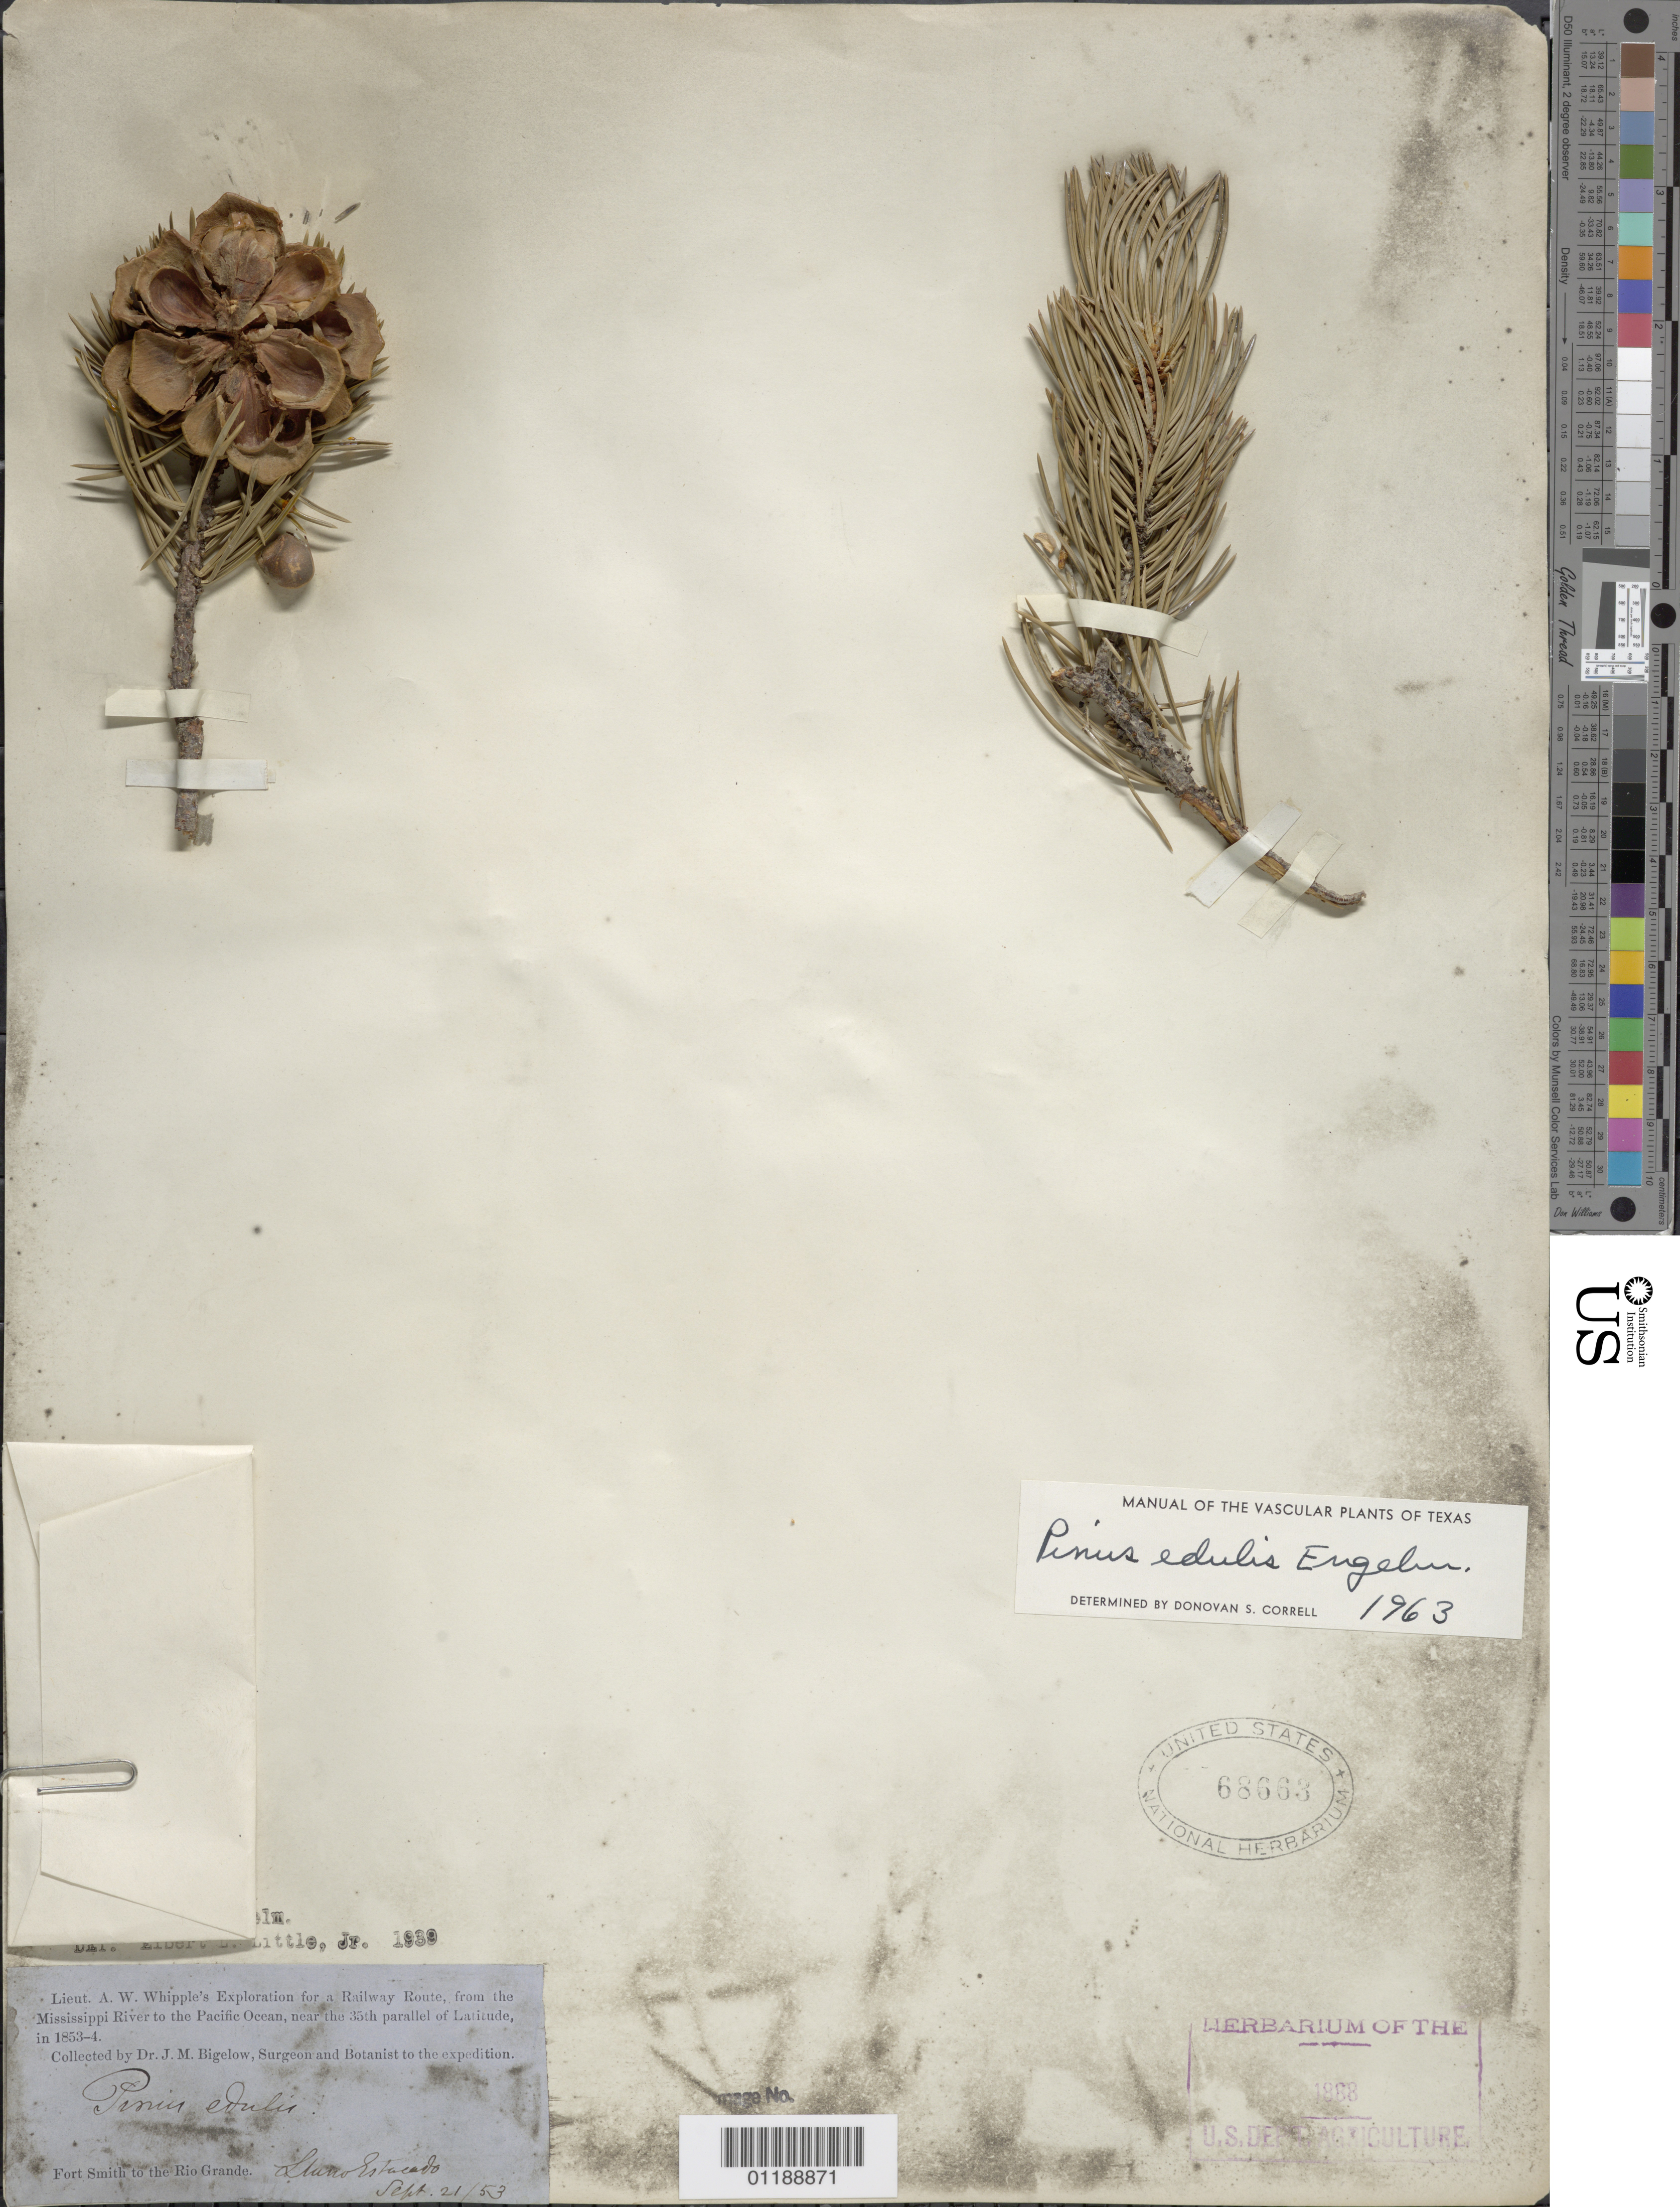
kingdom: Plantae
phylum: Tracheophyta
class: Pinopsida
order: Pinales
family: Pinaceae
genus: Pinus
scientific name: Pinus edulis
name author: Engelm.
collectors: J. M. Bigelow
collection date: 1853-09-21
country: United States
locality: Fort Smith to Rio Grande, Llano Estacado.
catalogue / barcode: US 68663